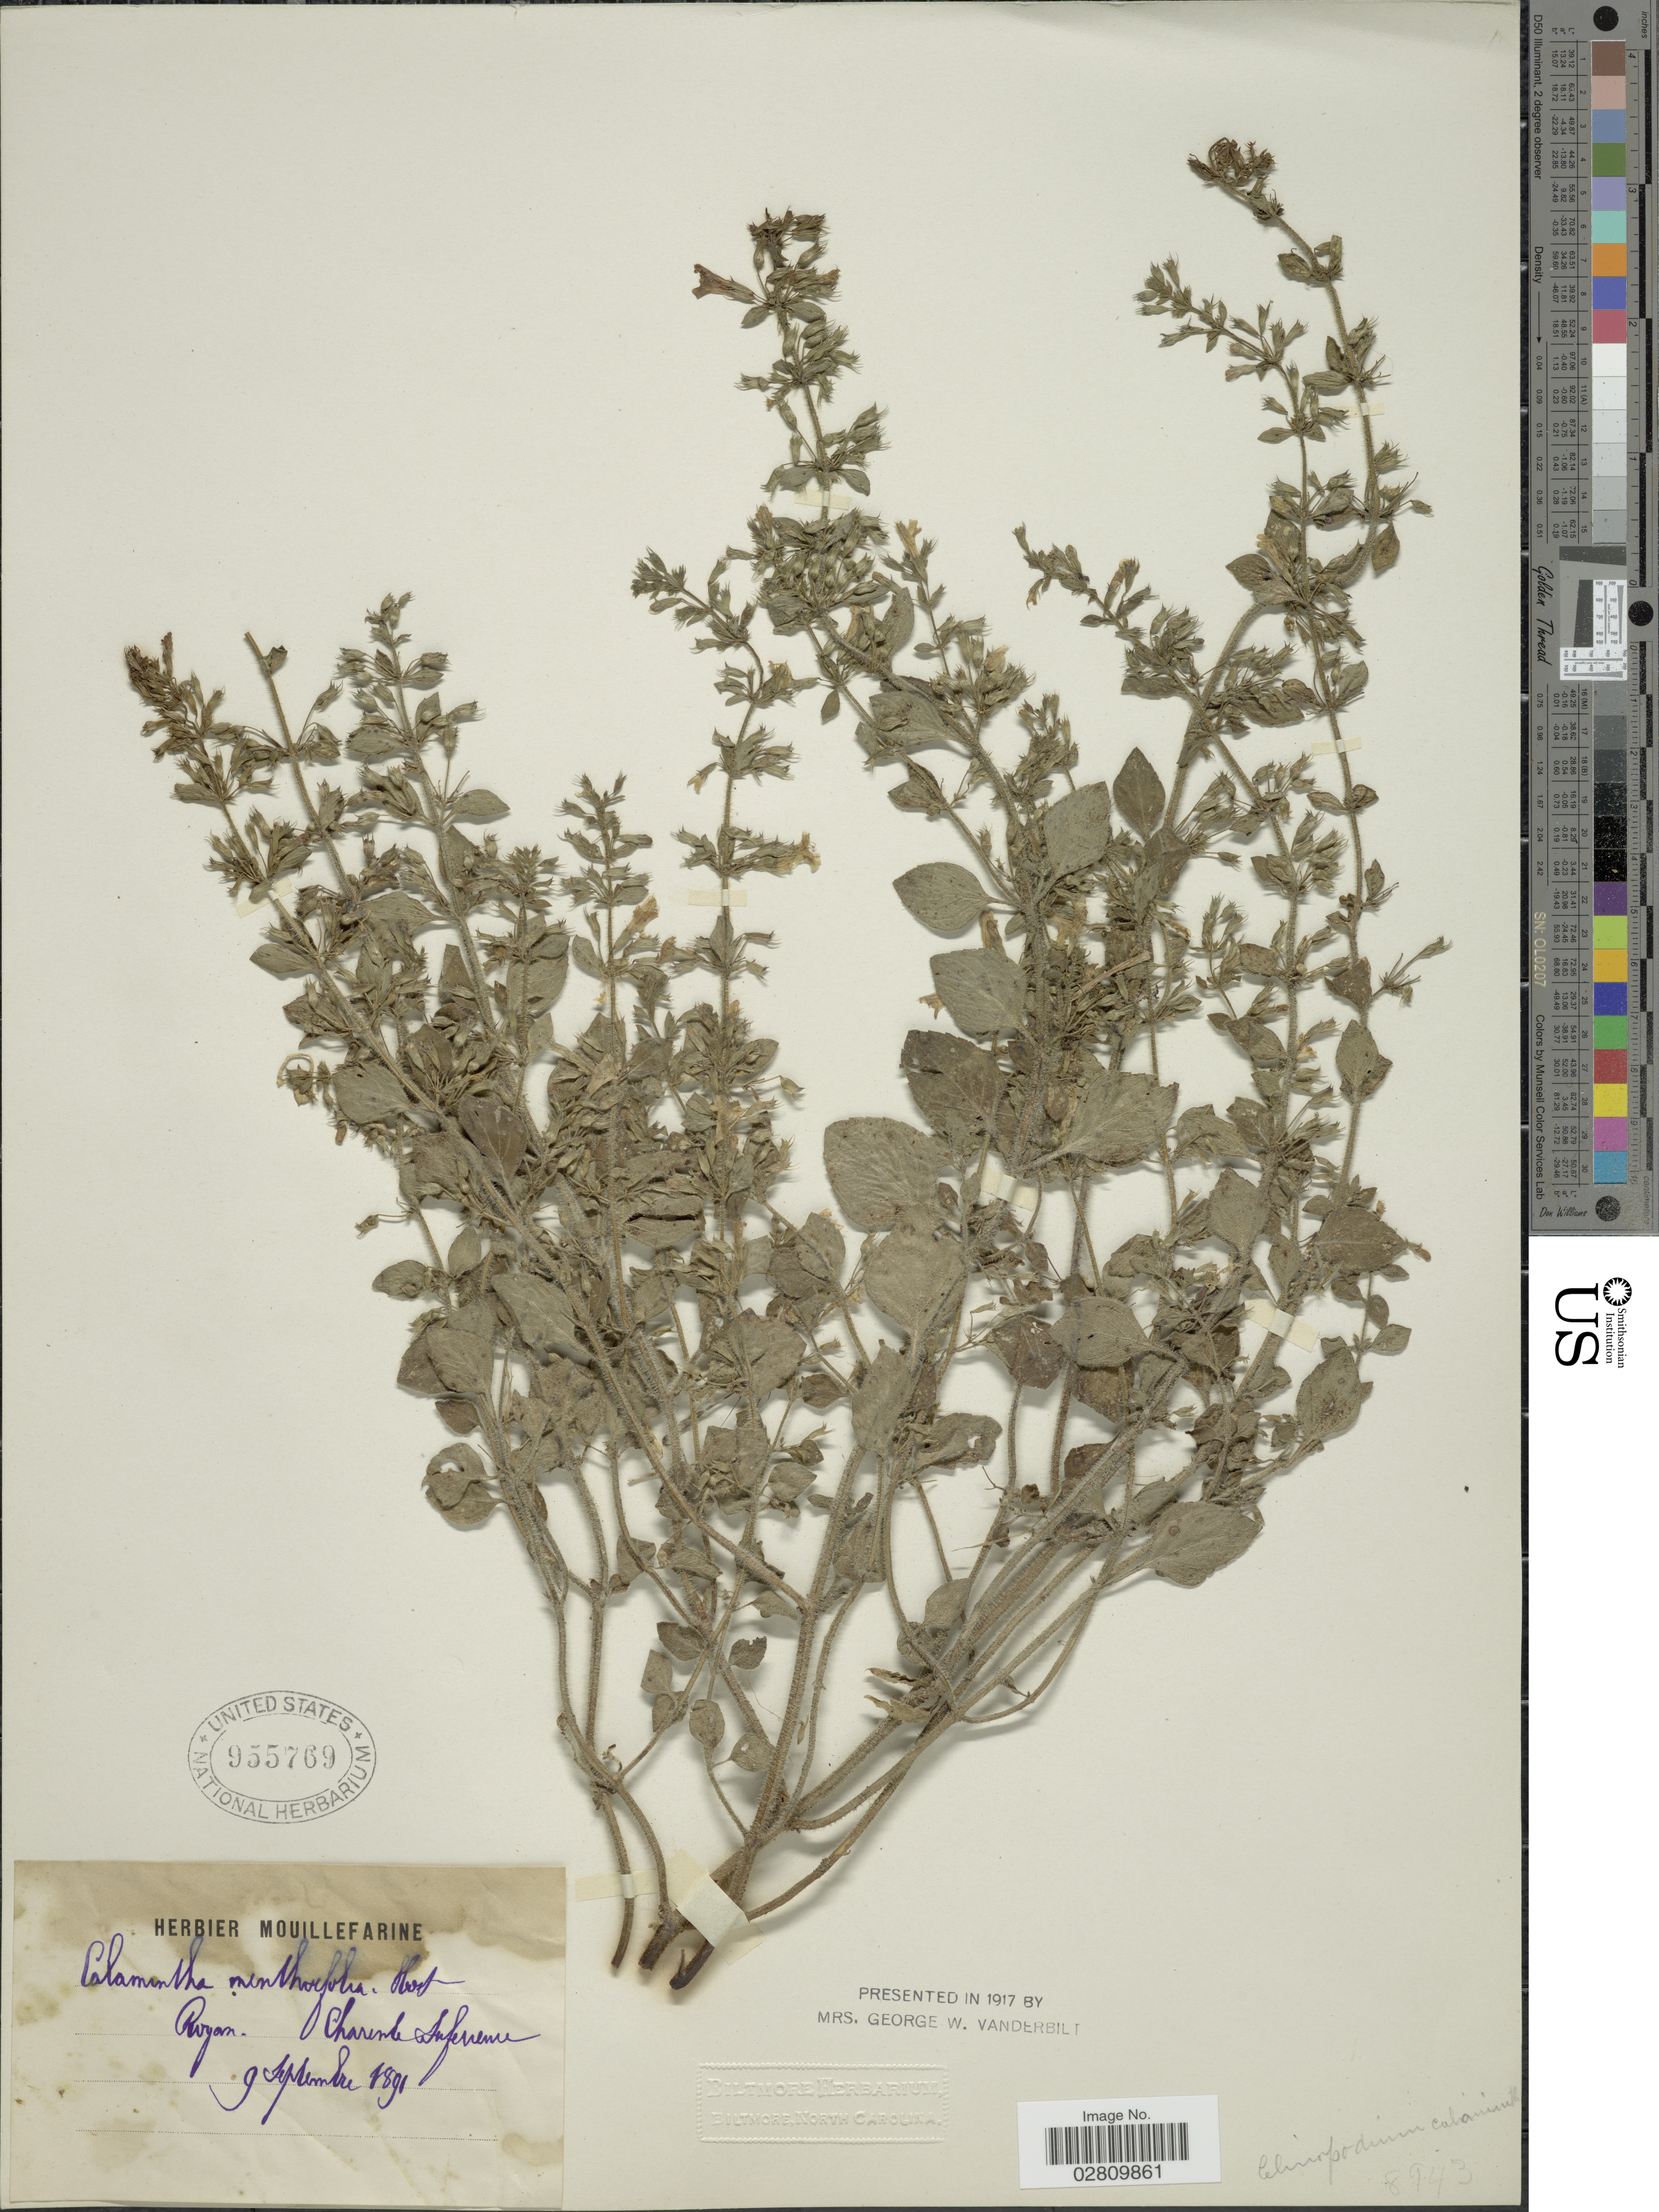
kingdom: Plantae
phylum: Tracheophyta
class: Magnoliopsida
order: Lamiales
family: Lamiaceae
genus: Calamintha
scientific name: Calamintha acuminata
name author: Friv.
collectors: ex herb. Mouillefarine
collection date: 1891-09-09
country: France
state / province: Nouvelle-Aquitaine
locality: Royan, Charente Inférieure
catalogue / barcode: US 955769